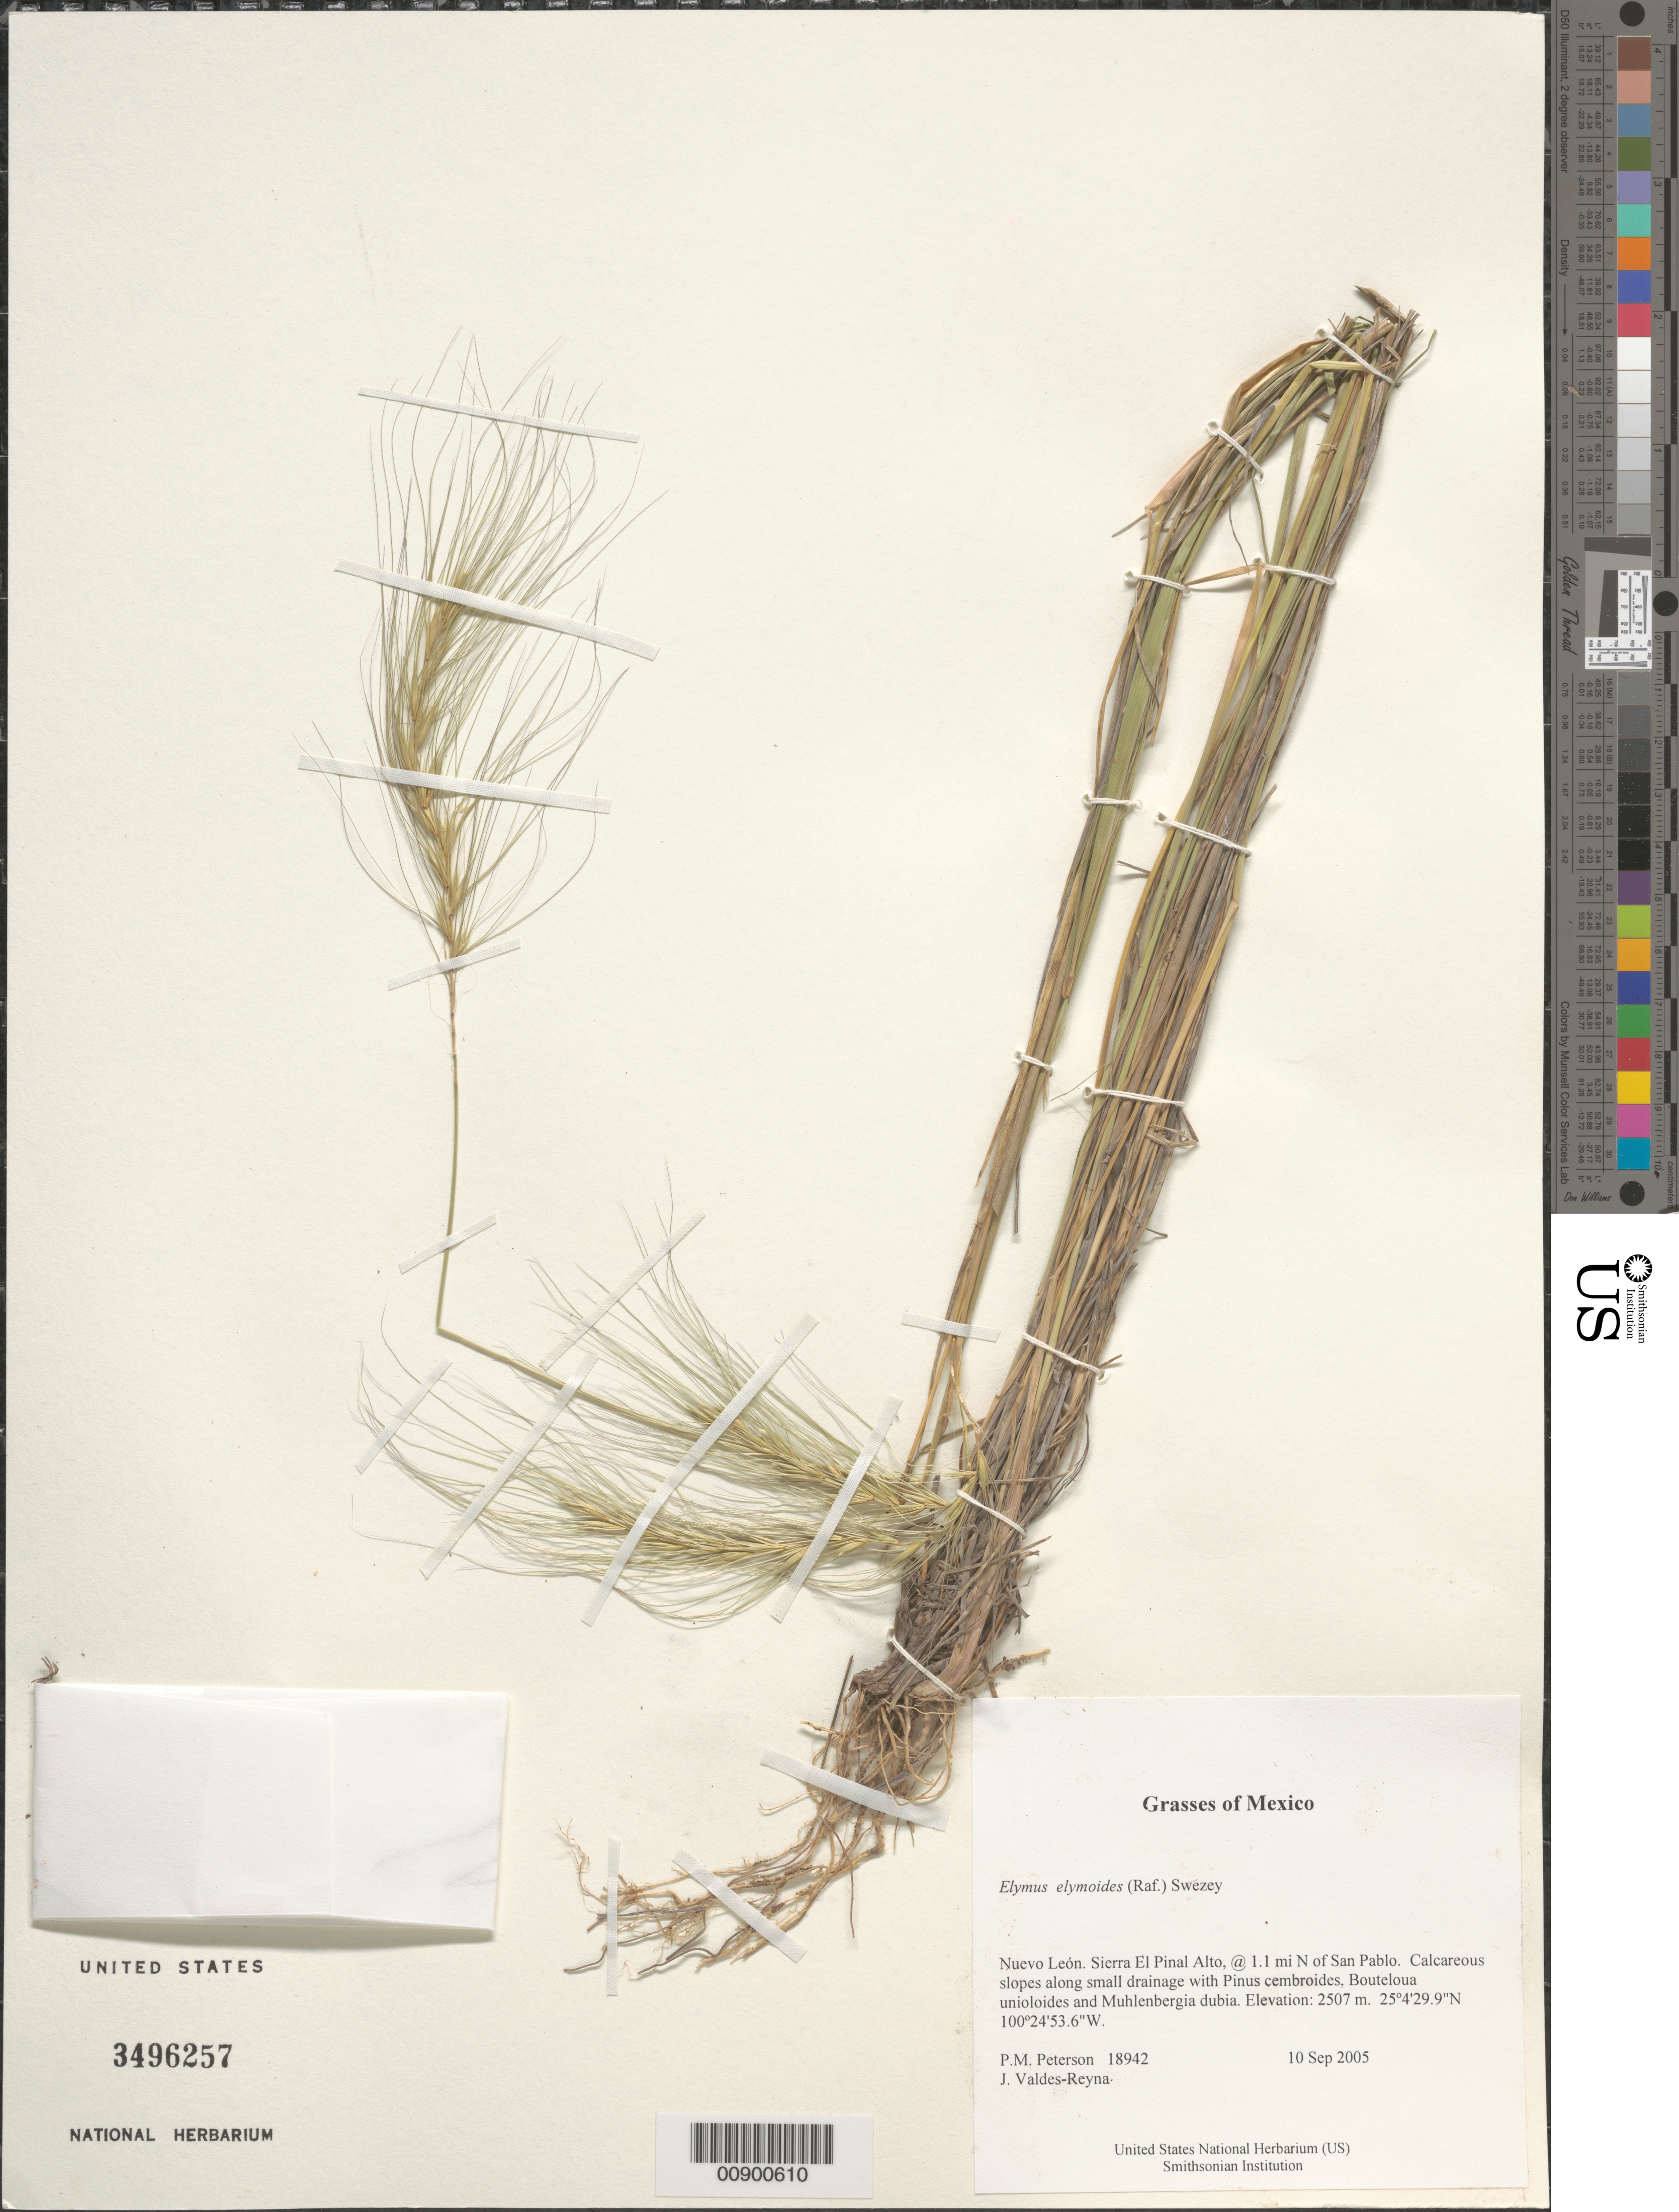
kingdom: Plantae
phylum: Tracheophyta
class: Liliopsida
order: Poales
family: Poaceae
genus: Elymus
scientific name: Elymus elymoides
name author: (Raf.) Swezey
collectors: P. M. Peterson & J. Valdés-Reyna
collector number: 18942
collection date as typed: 10 Sep 2005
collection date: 2005-09-10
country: Mexico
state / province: Nuevo León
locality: Sierra El Pinal Alto, @ 1.1 mi N of San Pablo. Calcareous slopes along small drainage with Pinus cembroides, Bouteloua unioloides and Muhlenbergia dubia.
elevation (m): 2507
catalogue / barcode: US 3496257